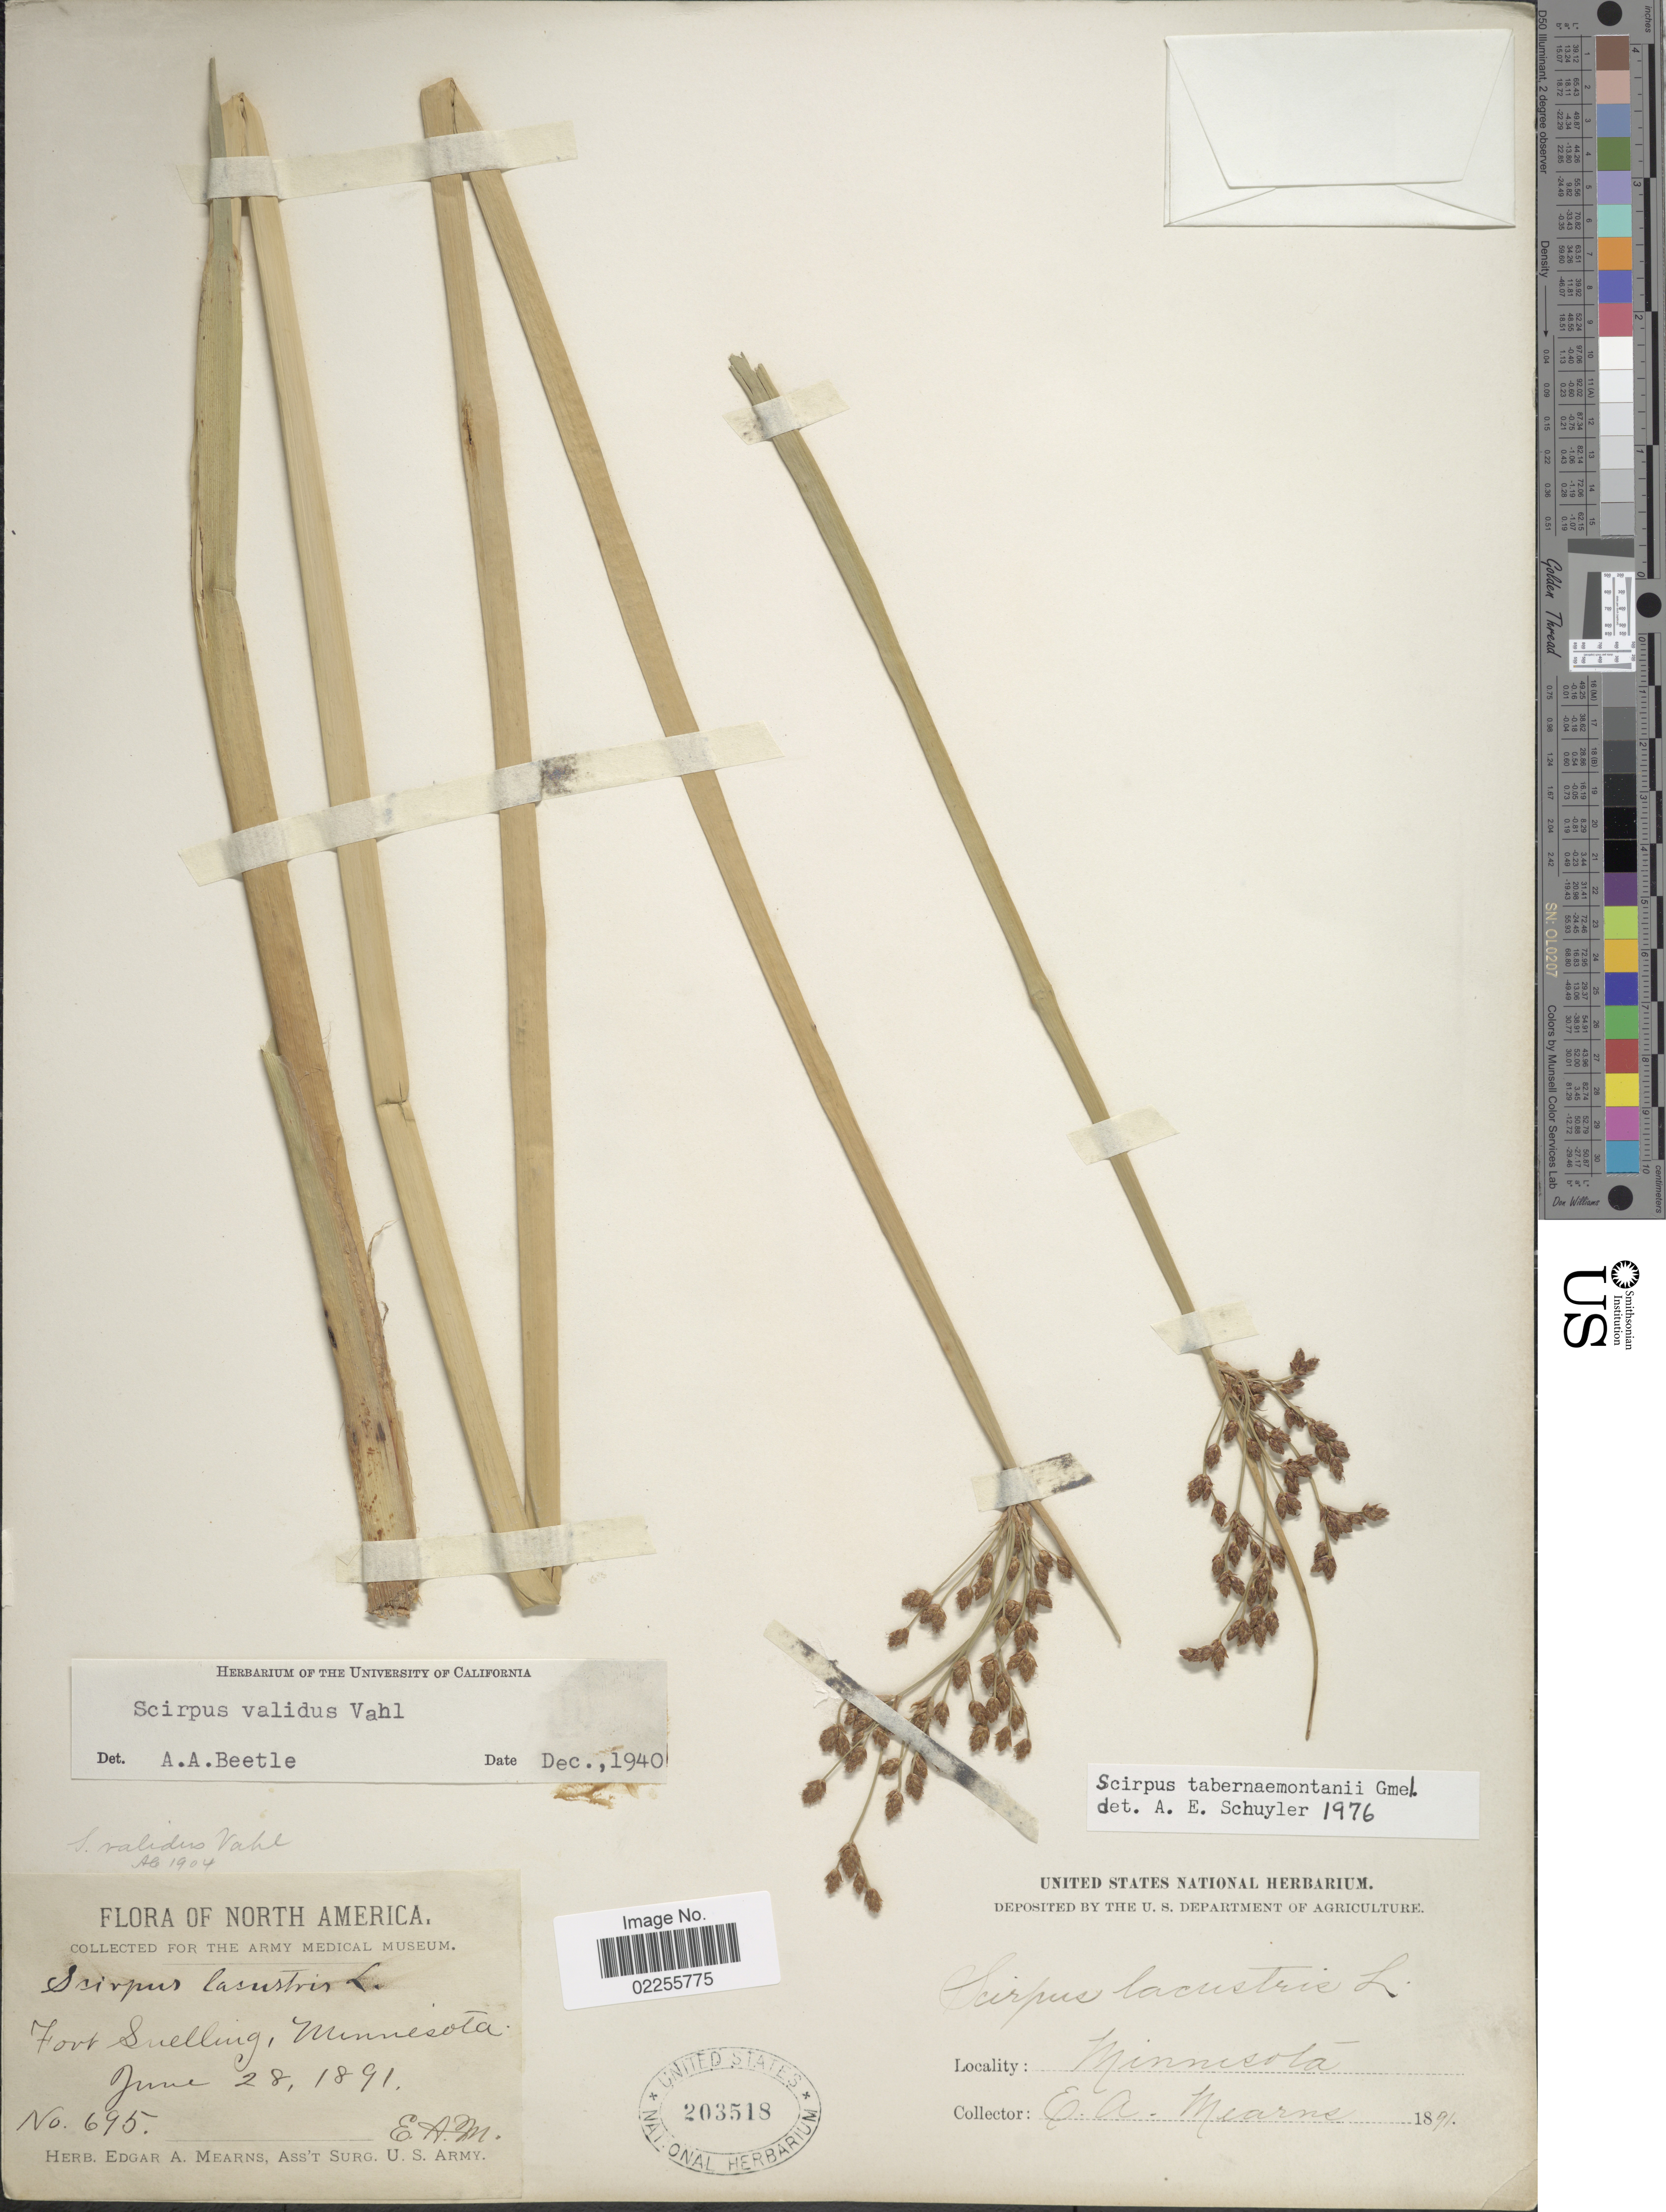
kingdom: Plantae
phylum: Tracheophyta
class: Liliopsida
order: Poales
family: Cyperaceae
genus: Schoenoplectus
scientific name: Schoenoplectus tabernaemontani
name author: (C.C. Gmel.) Palla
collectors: E. A. Mearns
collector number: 695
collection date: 1891-06-28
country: United States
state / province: Minnesota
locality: Fort Snelling, Minnesota.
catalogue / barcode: US 203518